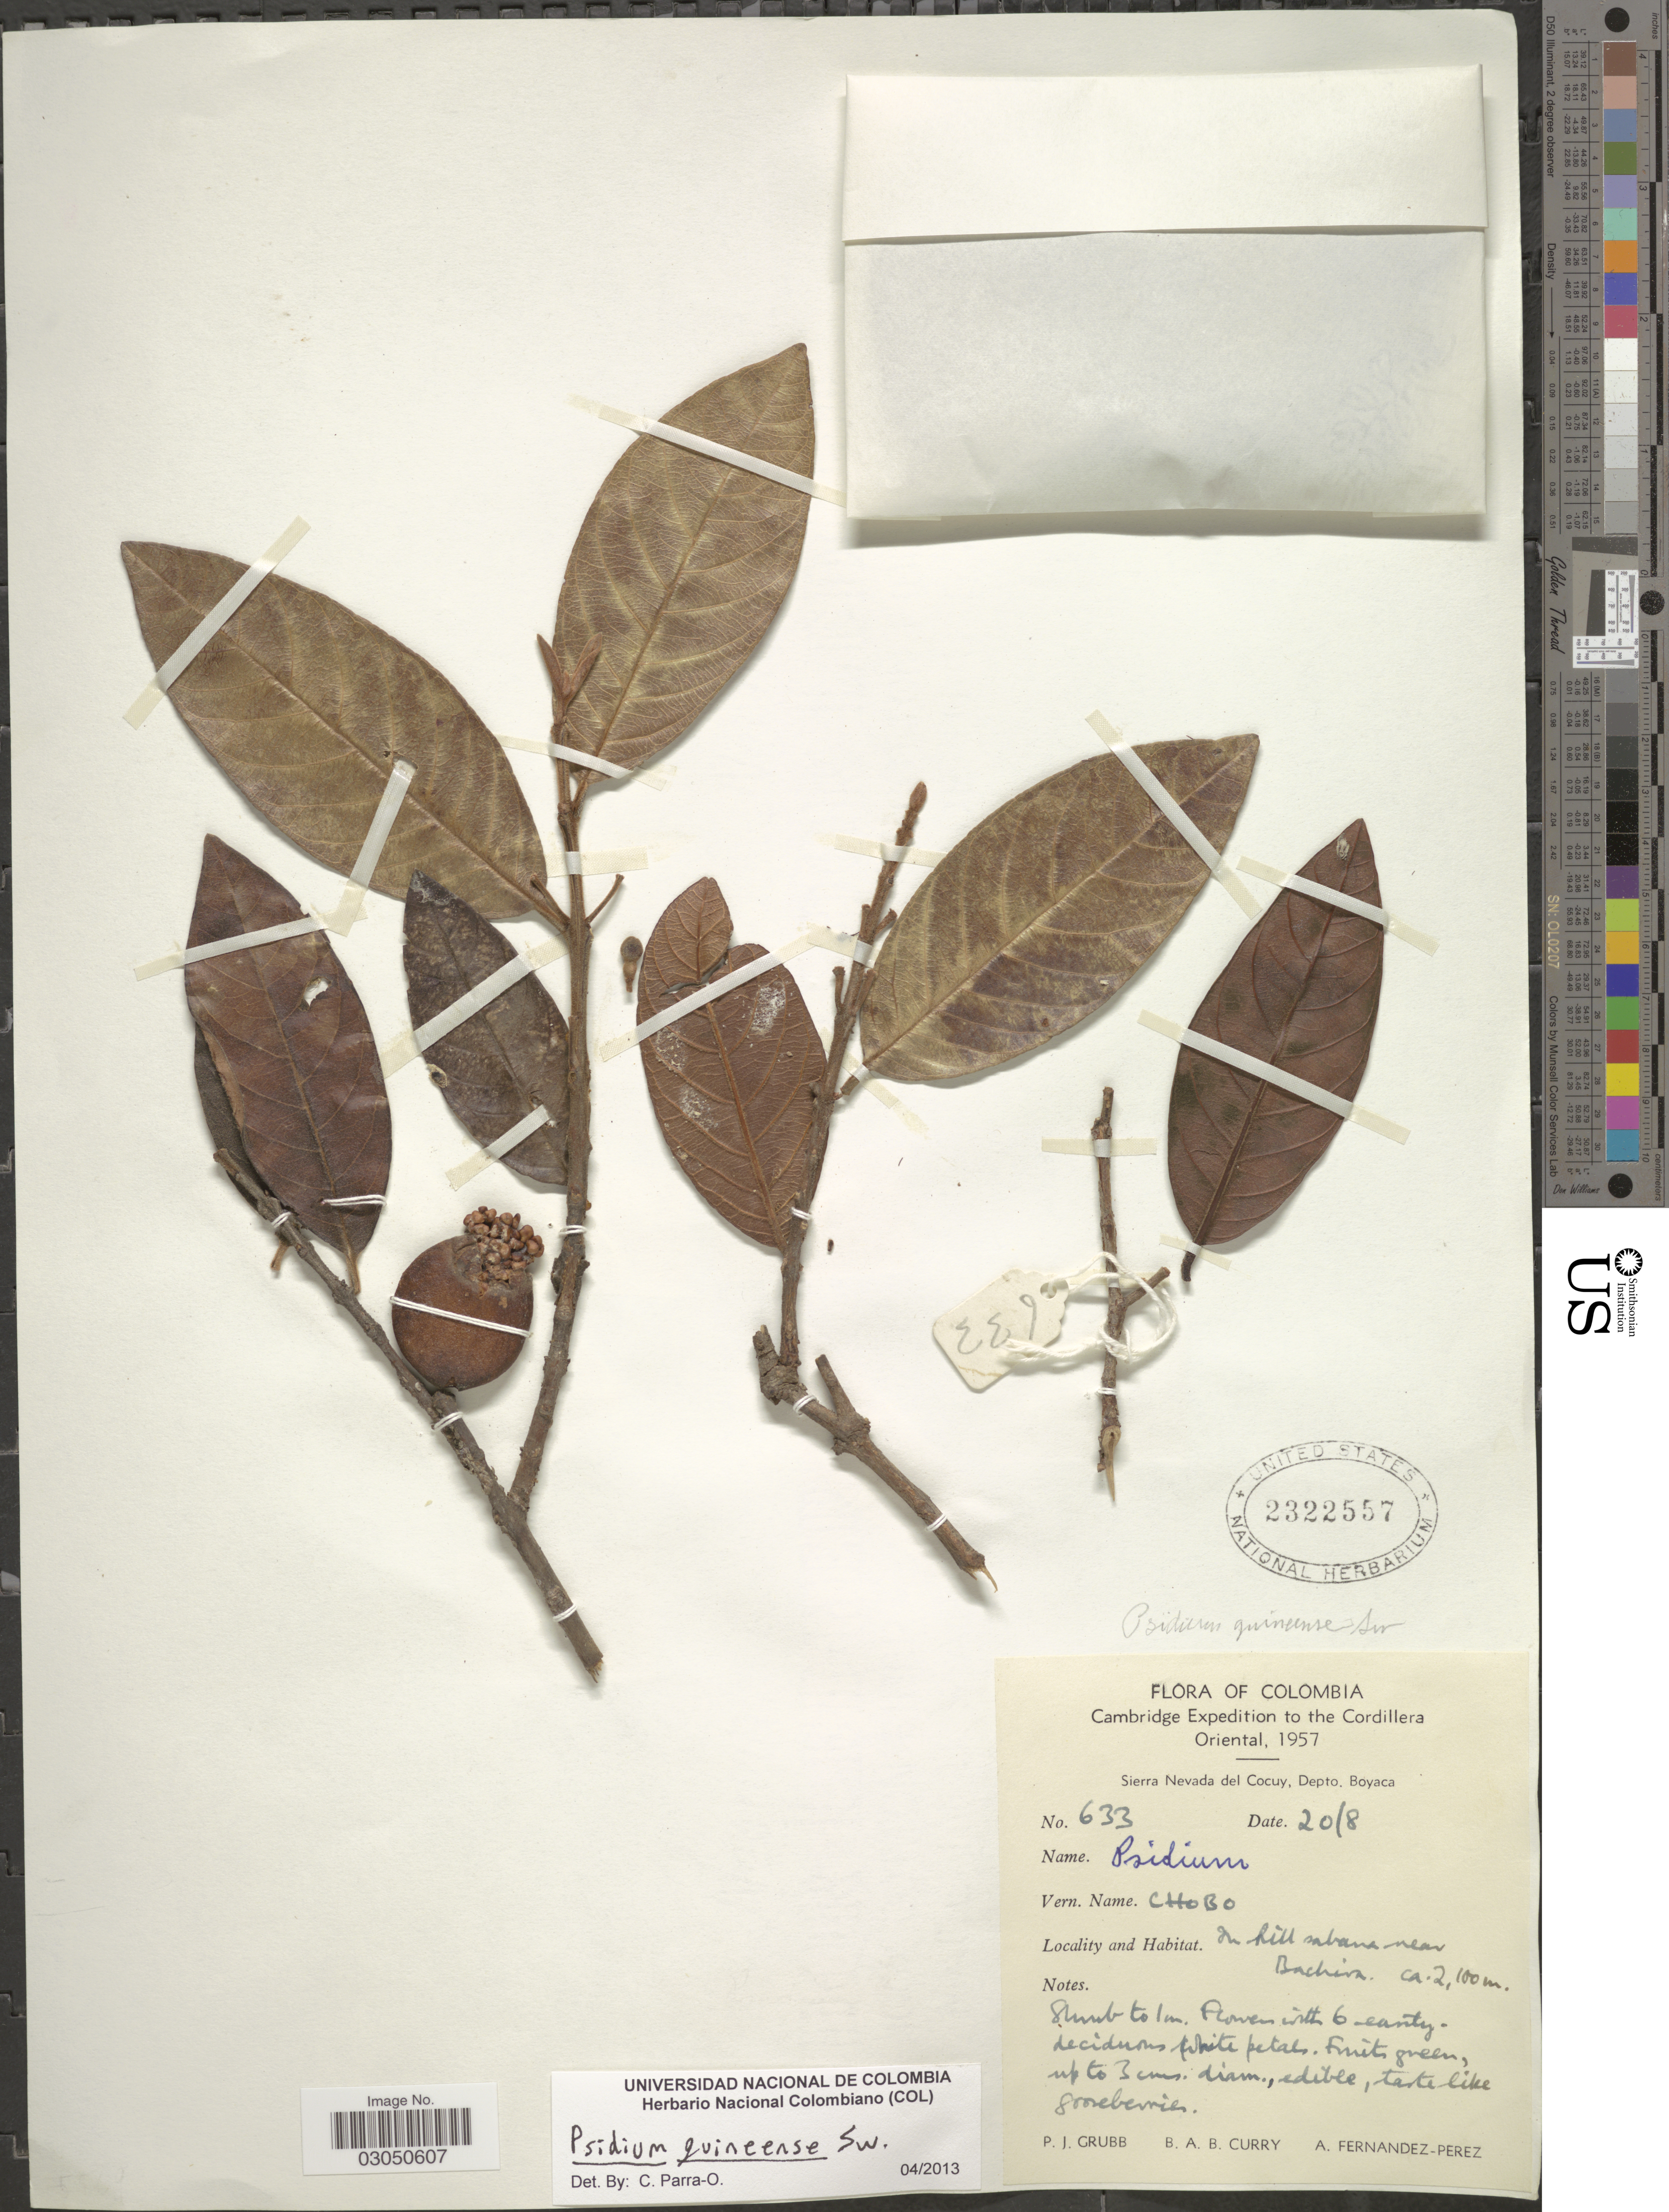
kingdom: Plantae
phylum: Tracheophyta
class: Magnoliopsida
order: Myrtales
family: Myrtaceae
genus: Psidium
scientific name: Psidium guineense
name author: Sw.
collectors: P. J. Grubb, B. A. B. Curry & A. Fernández-Pérez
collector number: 633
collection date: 1957-08-20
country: Colombia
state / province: Boyacá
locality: Cordillera Oriental. In hill sabana near Bachira.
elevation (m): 2100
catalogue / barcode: US 2322557